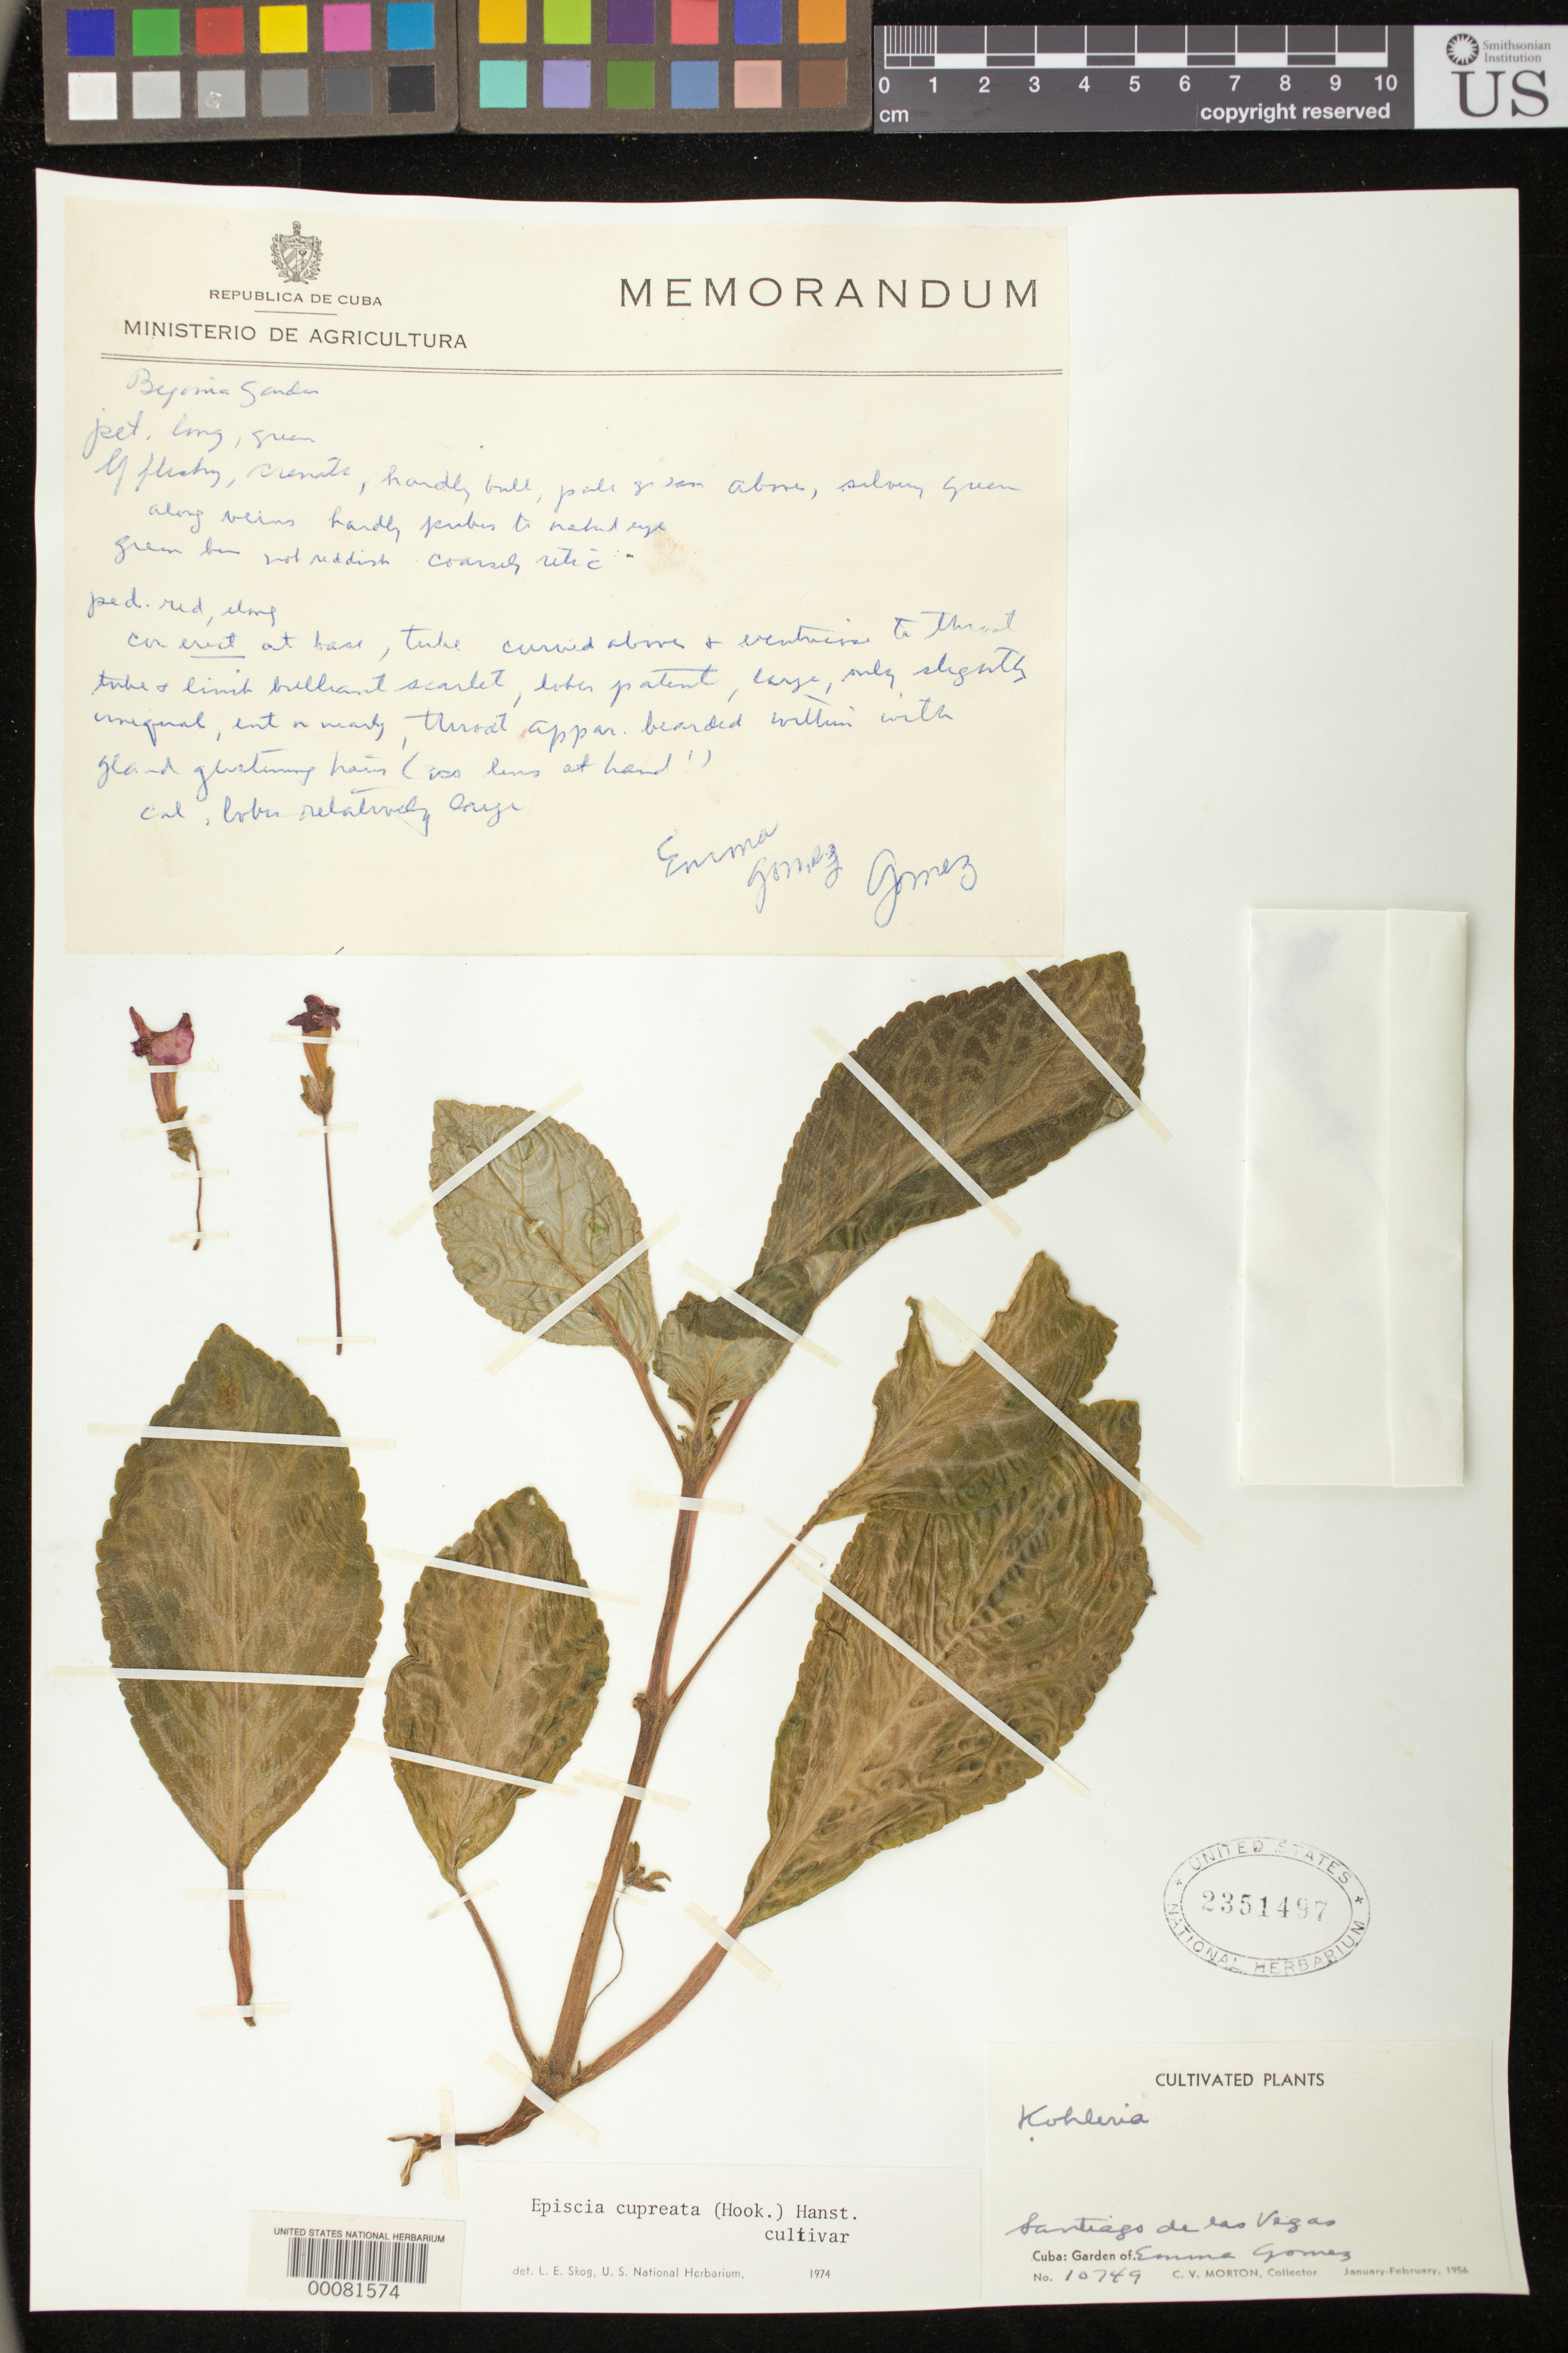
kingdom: Plantae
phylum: Tracheophyta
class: Magnoliopsida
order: Lamiales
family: Gesneriaceae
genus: Episcia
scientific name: Episcia cupreata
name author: (Hook.) Hanst.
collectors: C. V. Morton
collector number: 10749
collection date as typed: Jan-Feb 1956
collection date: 1956-01/1956-02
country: Cuba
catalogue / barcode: US 2351497